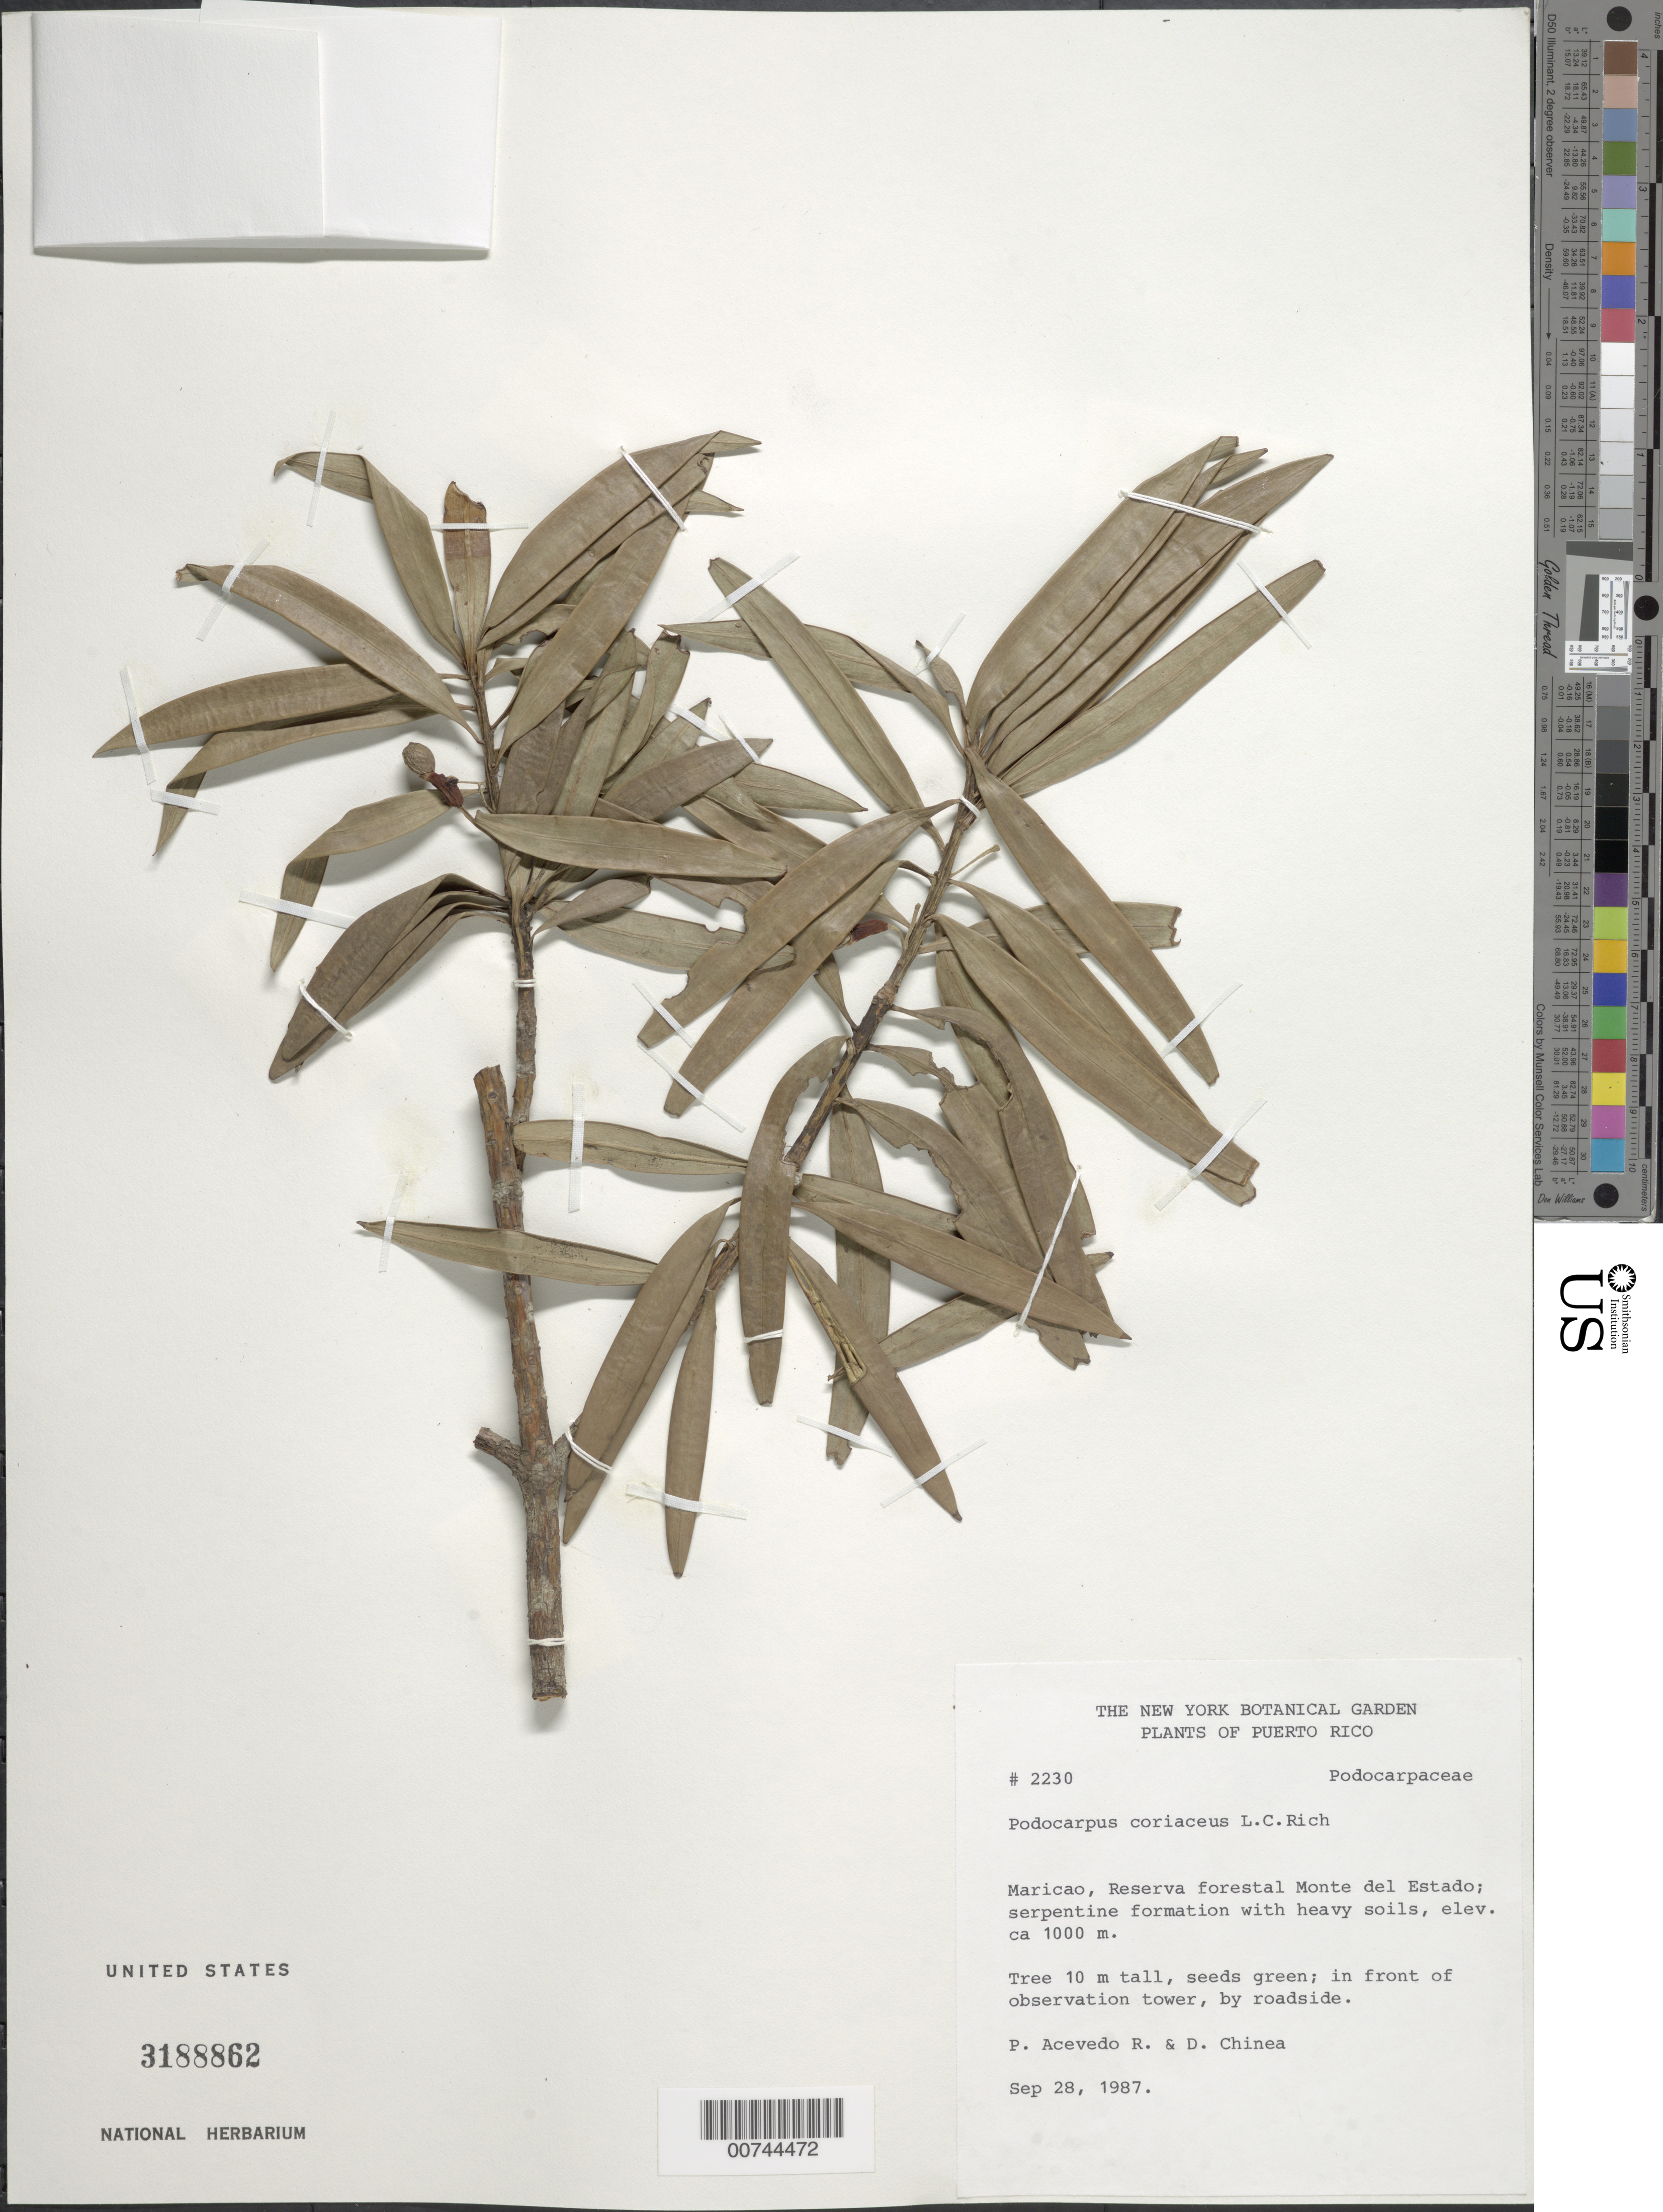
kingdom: Plantae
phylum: Tracheophyta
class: Pinopsida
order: Pinales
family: Podocarpaceae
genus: Podocarpus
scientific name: Podocarpus coriaceus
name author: Rich. & A. Rich.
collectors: P. Acevedo-Rodr. & D. Chinea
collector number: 2230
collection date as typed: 28 Sep 1987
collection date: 1987-09-28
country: Puerto Rico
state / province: Maricao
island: Puerto Rico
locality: Maricao, Monte del Estado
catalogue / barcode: US 3188862